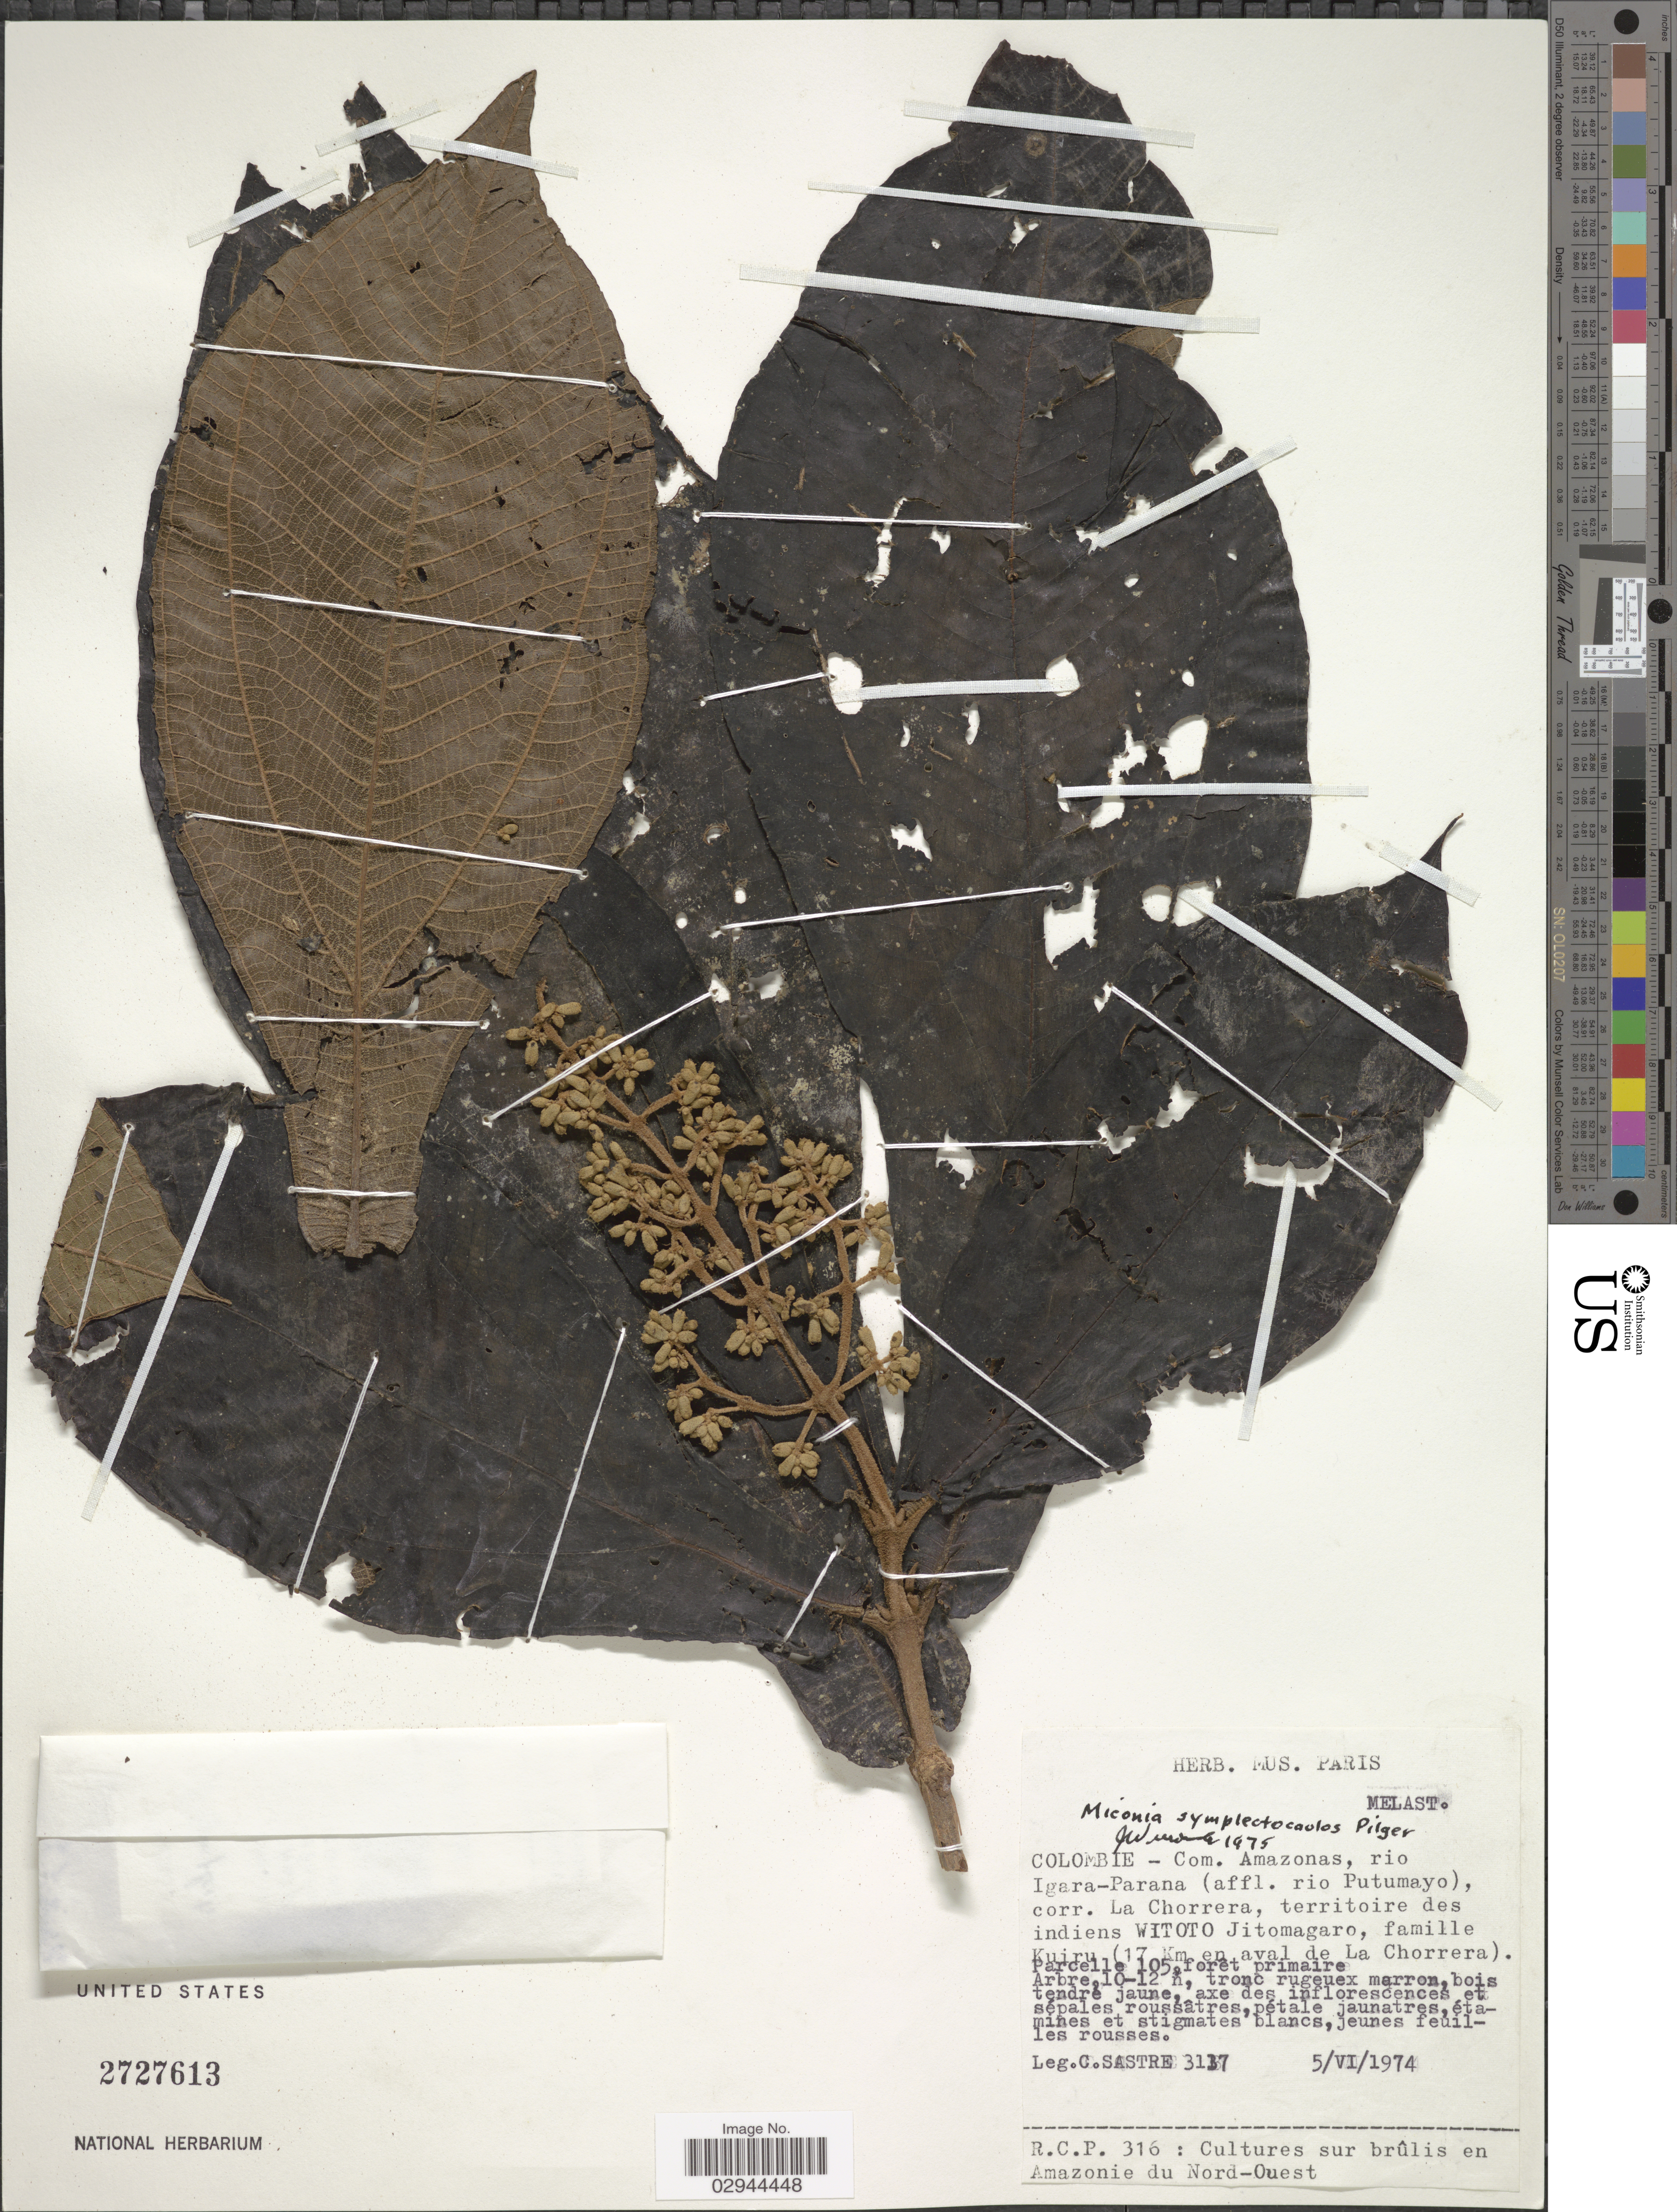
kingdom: Plantae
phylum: Tracheophyta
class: Magnoliopsida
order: Myrtales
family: Melastomataceae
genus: Miconia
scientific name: Miconia tomentosa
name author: (Rich.) D. Don ex DC.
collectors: C. Sastre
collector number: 3137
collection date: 1974-06-05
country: Colombia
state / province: Amazônas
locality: Com. Amazonas, rio Igara-Parana (affl. rio Putumayo), corr. La Chorrera, territoire des indiens Witoto Jitomagaro, famille Kuiru (17 km en aval de La Chorrera).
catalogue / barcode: US 2727613